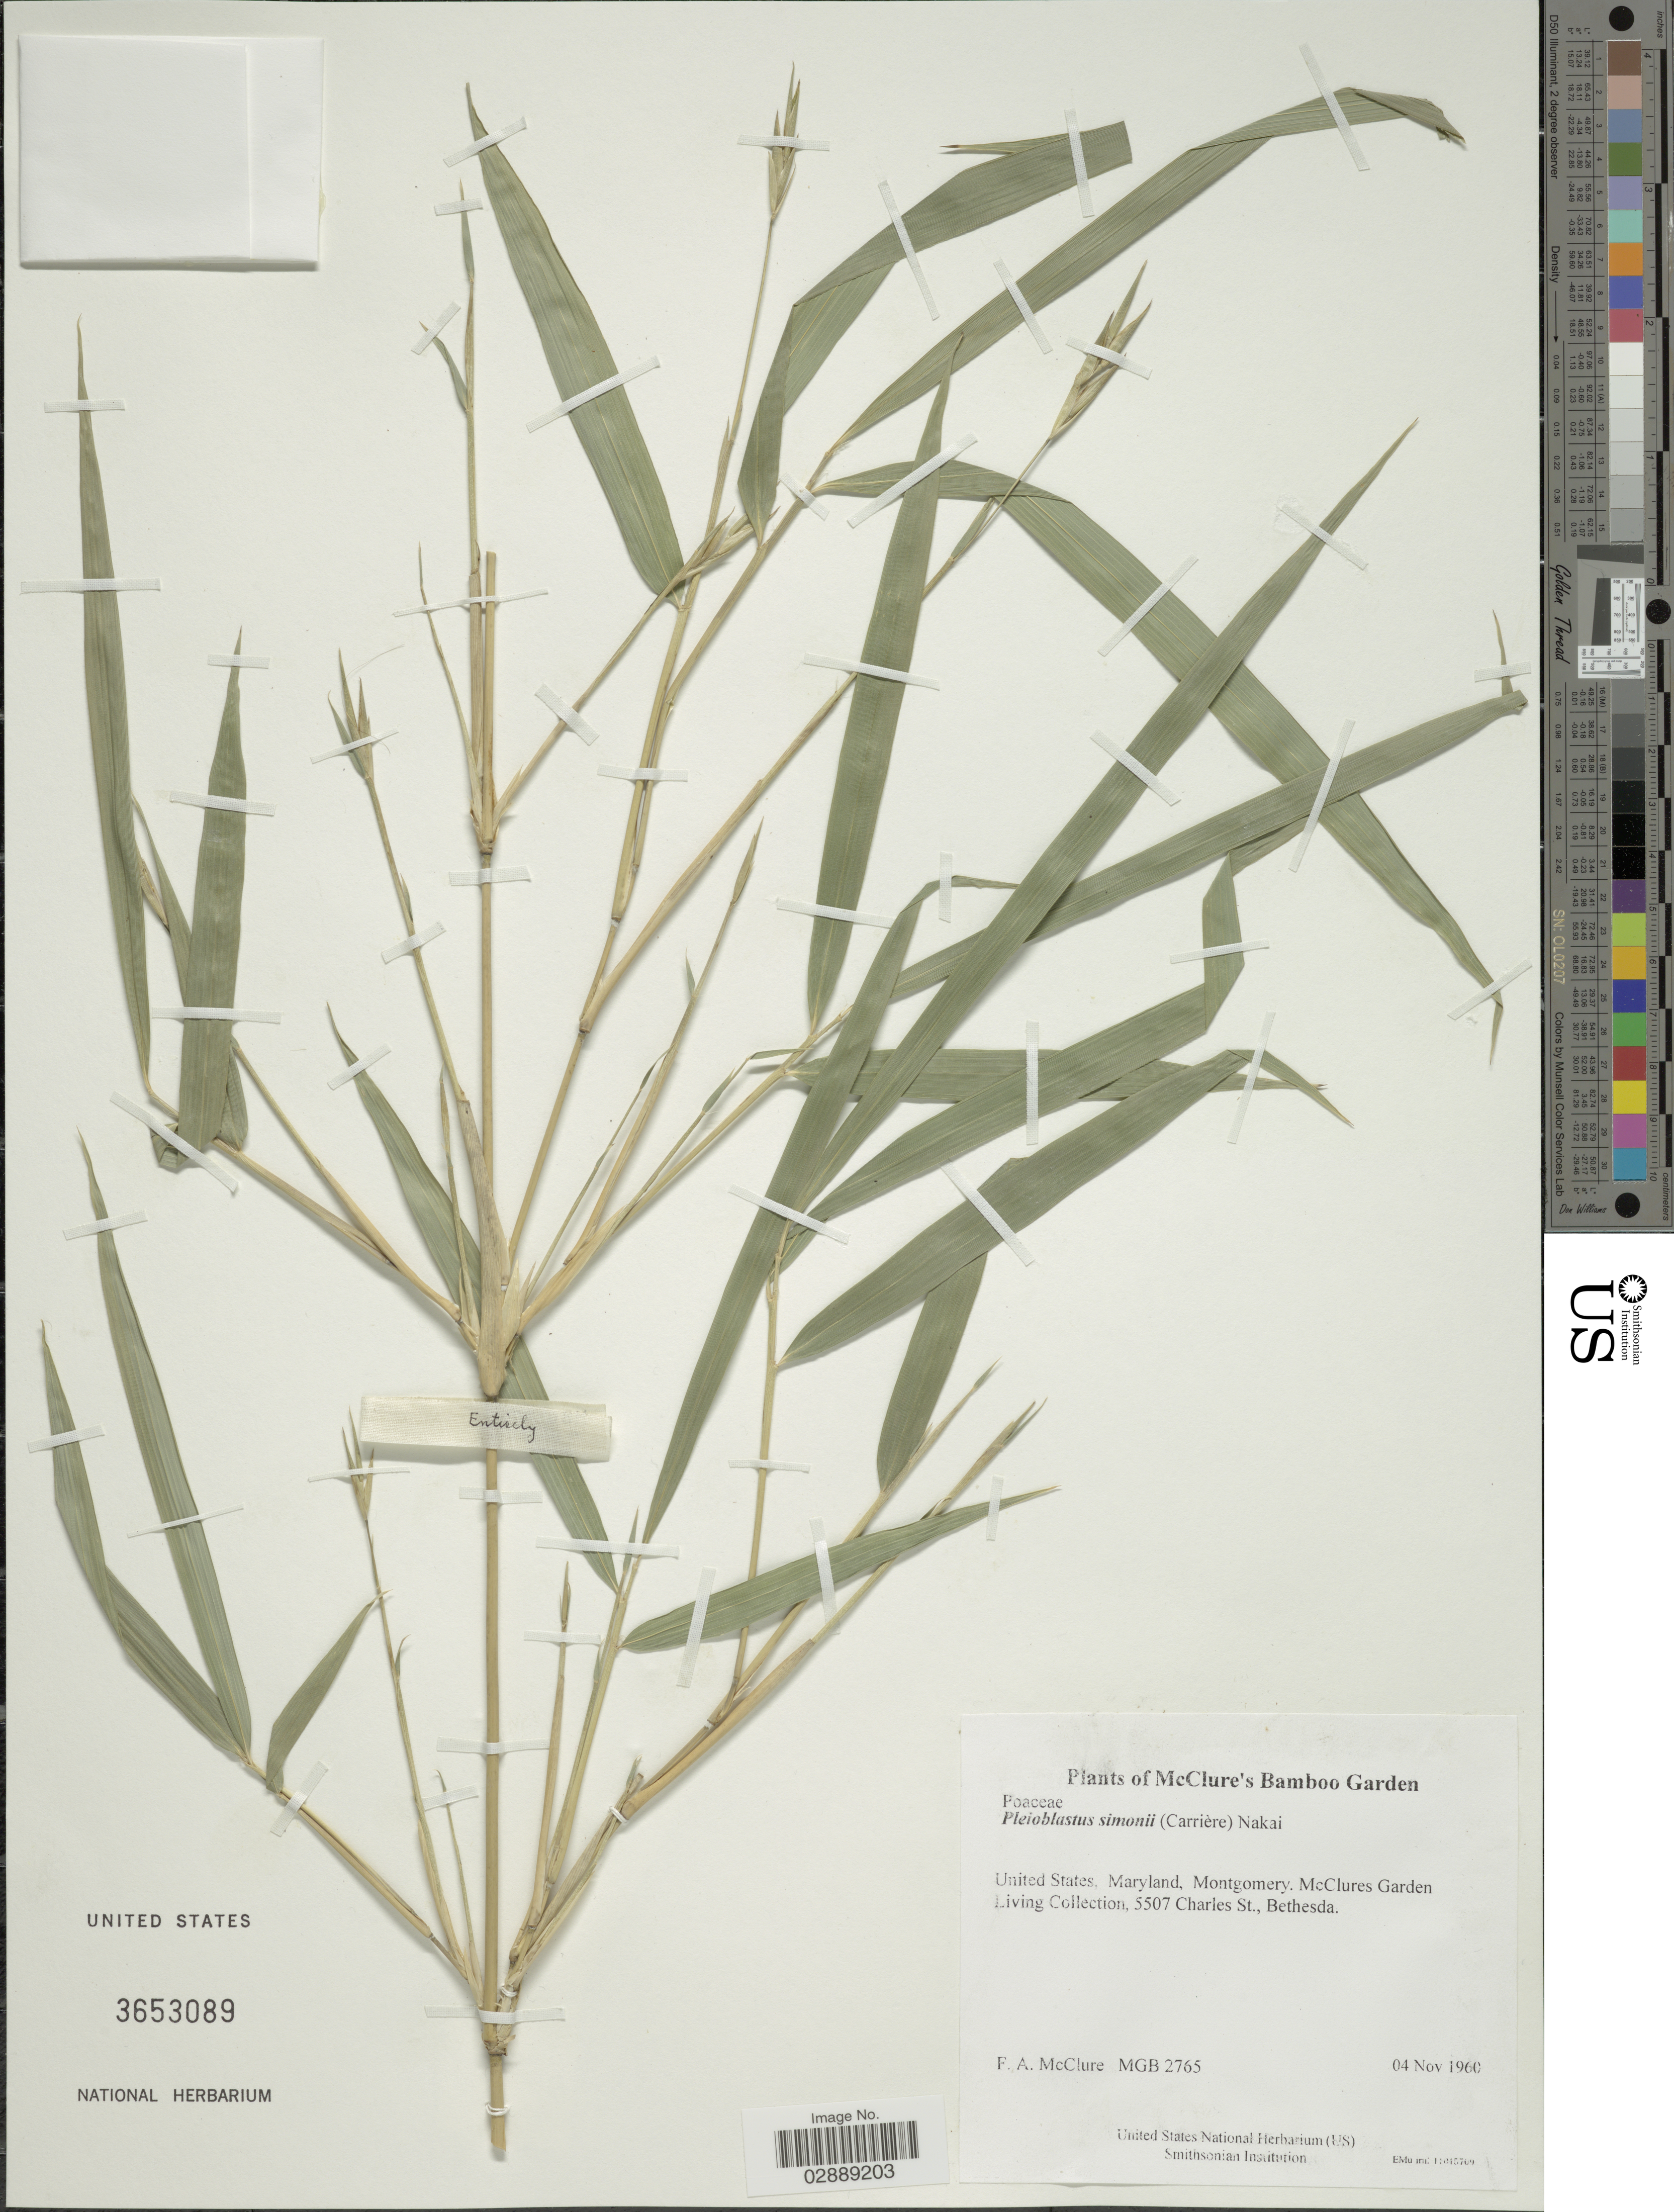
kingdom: Plantae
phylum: Tracheophyta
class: Liliopsida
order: Poales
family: Poaceae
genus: Pleioblastus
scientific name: Pleioblastus simonii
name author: (Carrière) Nakai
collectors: F. A. McClure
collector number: MGB 2765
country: United States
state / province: Maryland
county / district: Montgomery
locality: McClures Garden Living Collection, 5507 Charles St., Bethesda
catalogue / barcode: US 3653089